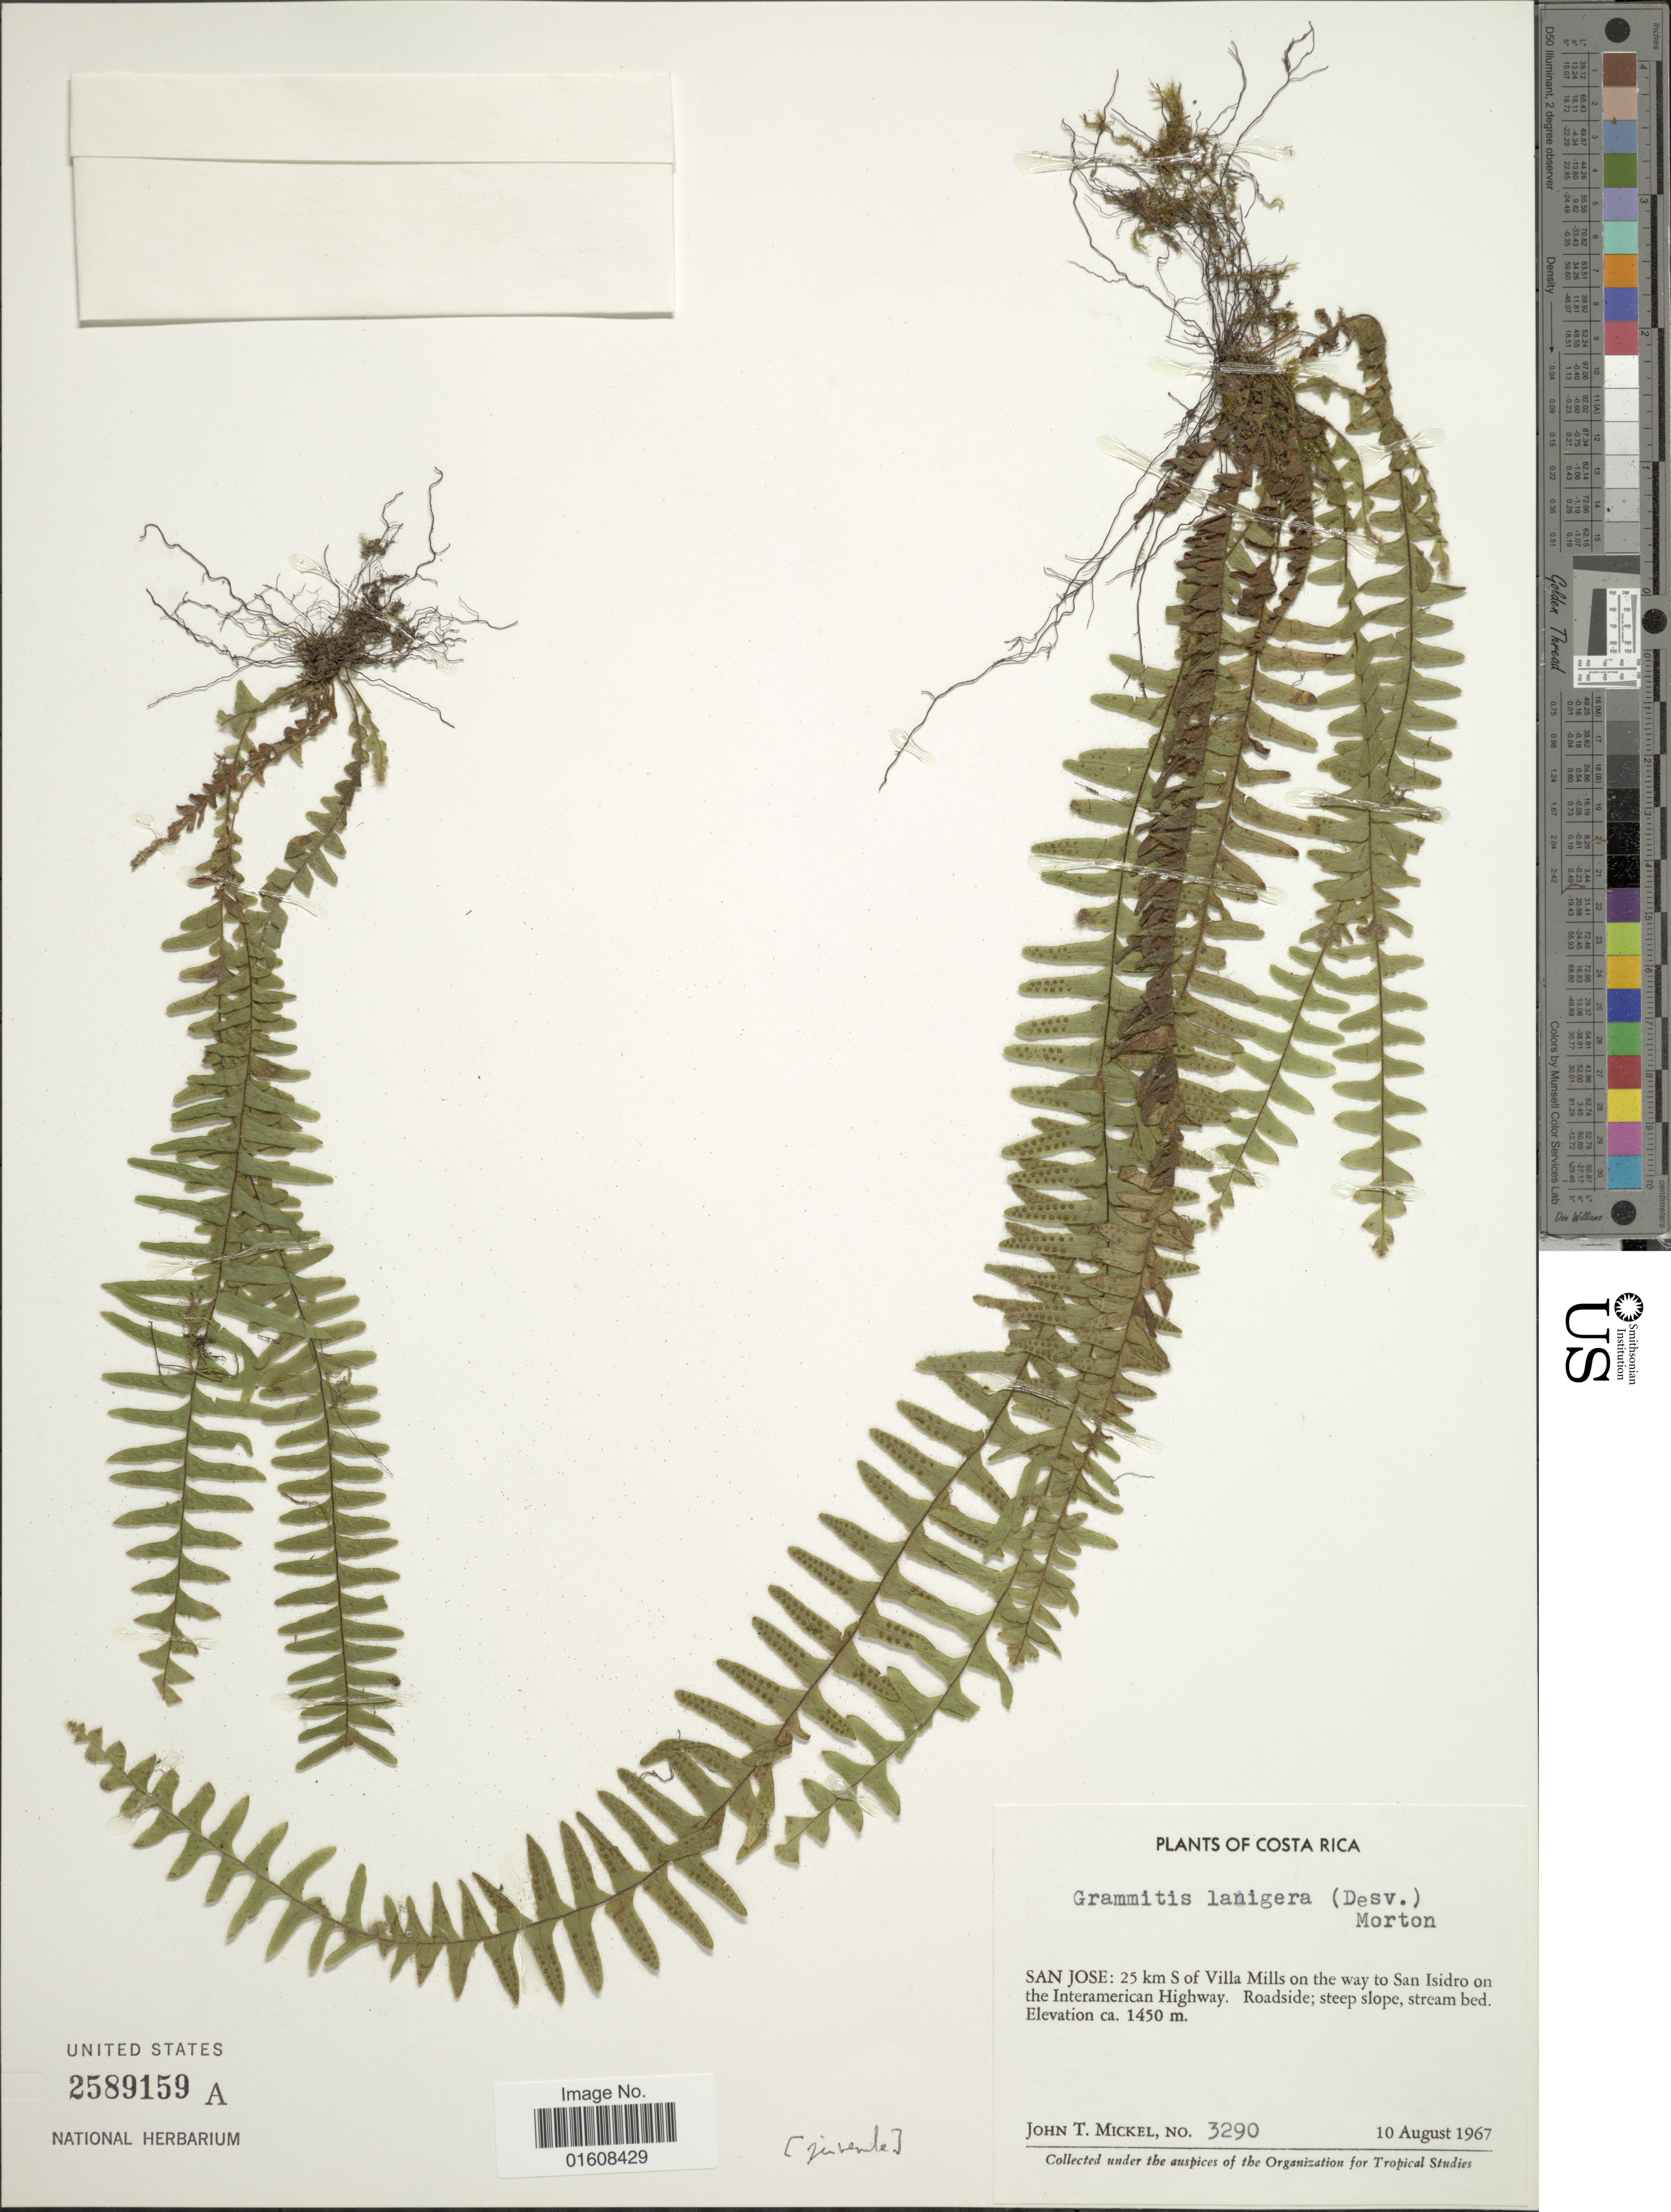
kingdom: Plantae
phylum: Tracheophyta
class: Polypodiopsida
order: Polypodiales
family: Polypodiaceae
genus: Alansmia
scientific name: Alansmia lanigera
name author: (Desv.) Moguel & M. Kessler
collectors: J. T. Mickel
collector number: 3290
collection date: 1967-08-10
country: Costa Rica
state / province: San José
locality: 25 km S of Villa Mills on the way to San Isidro on the Interamerican Highway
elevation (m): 1450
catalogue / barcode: US 2589159A